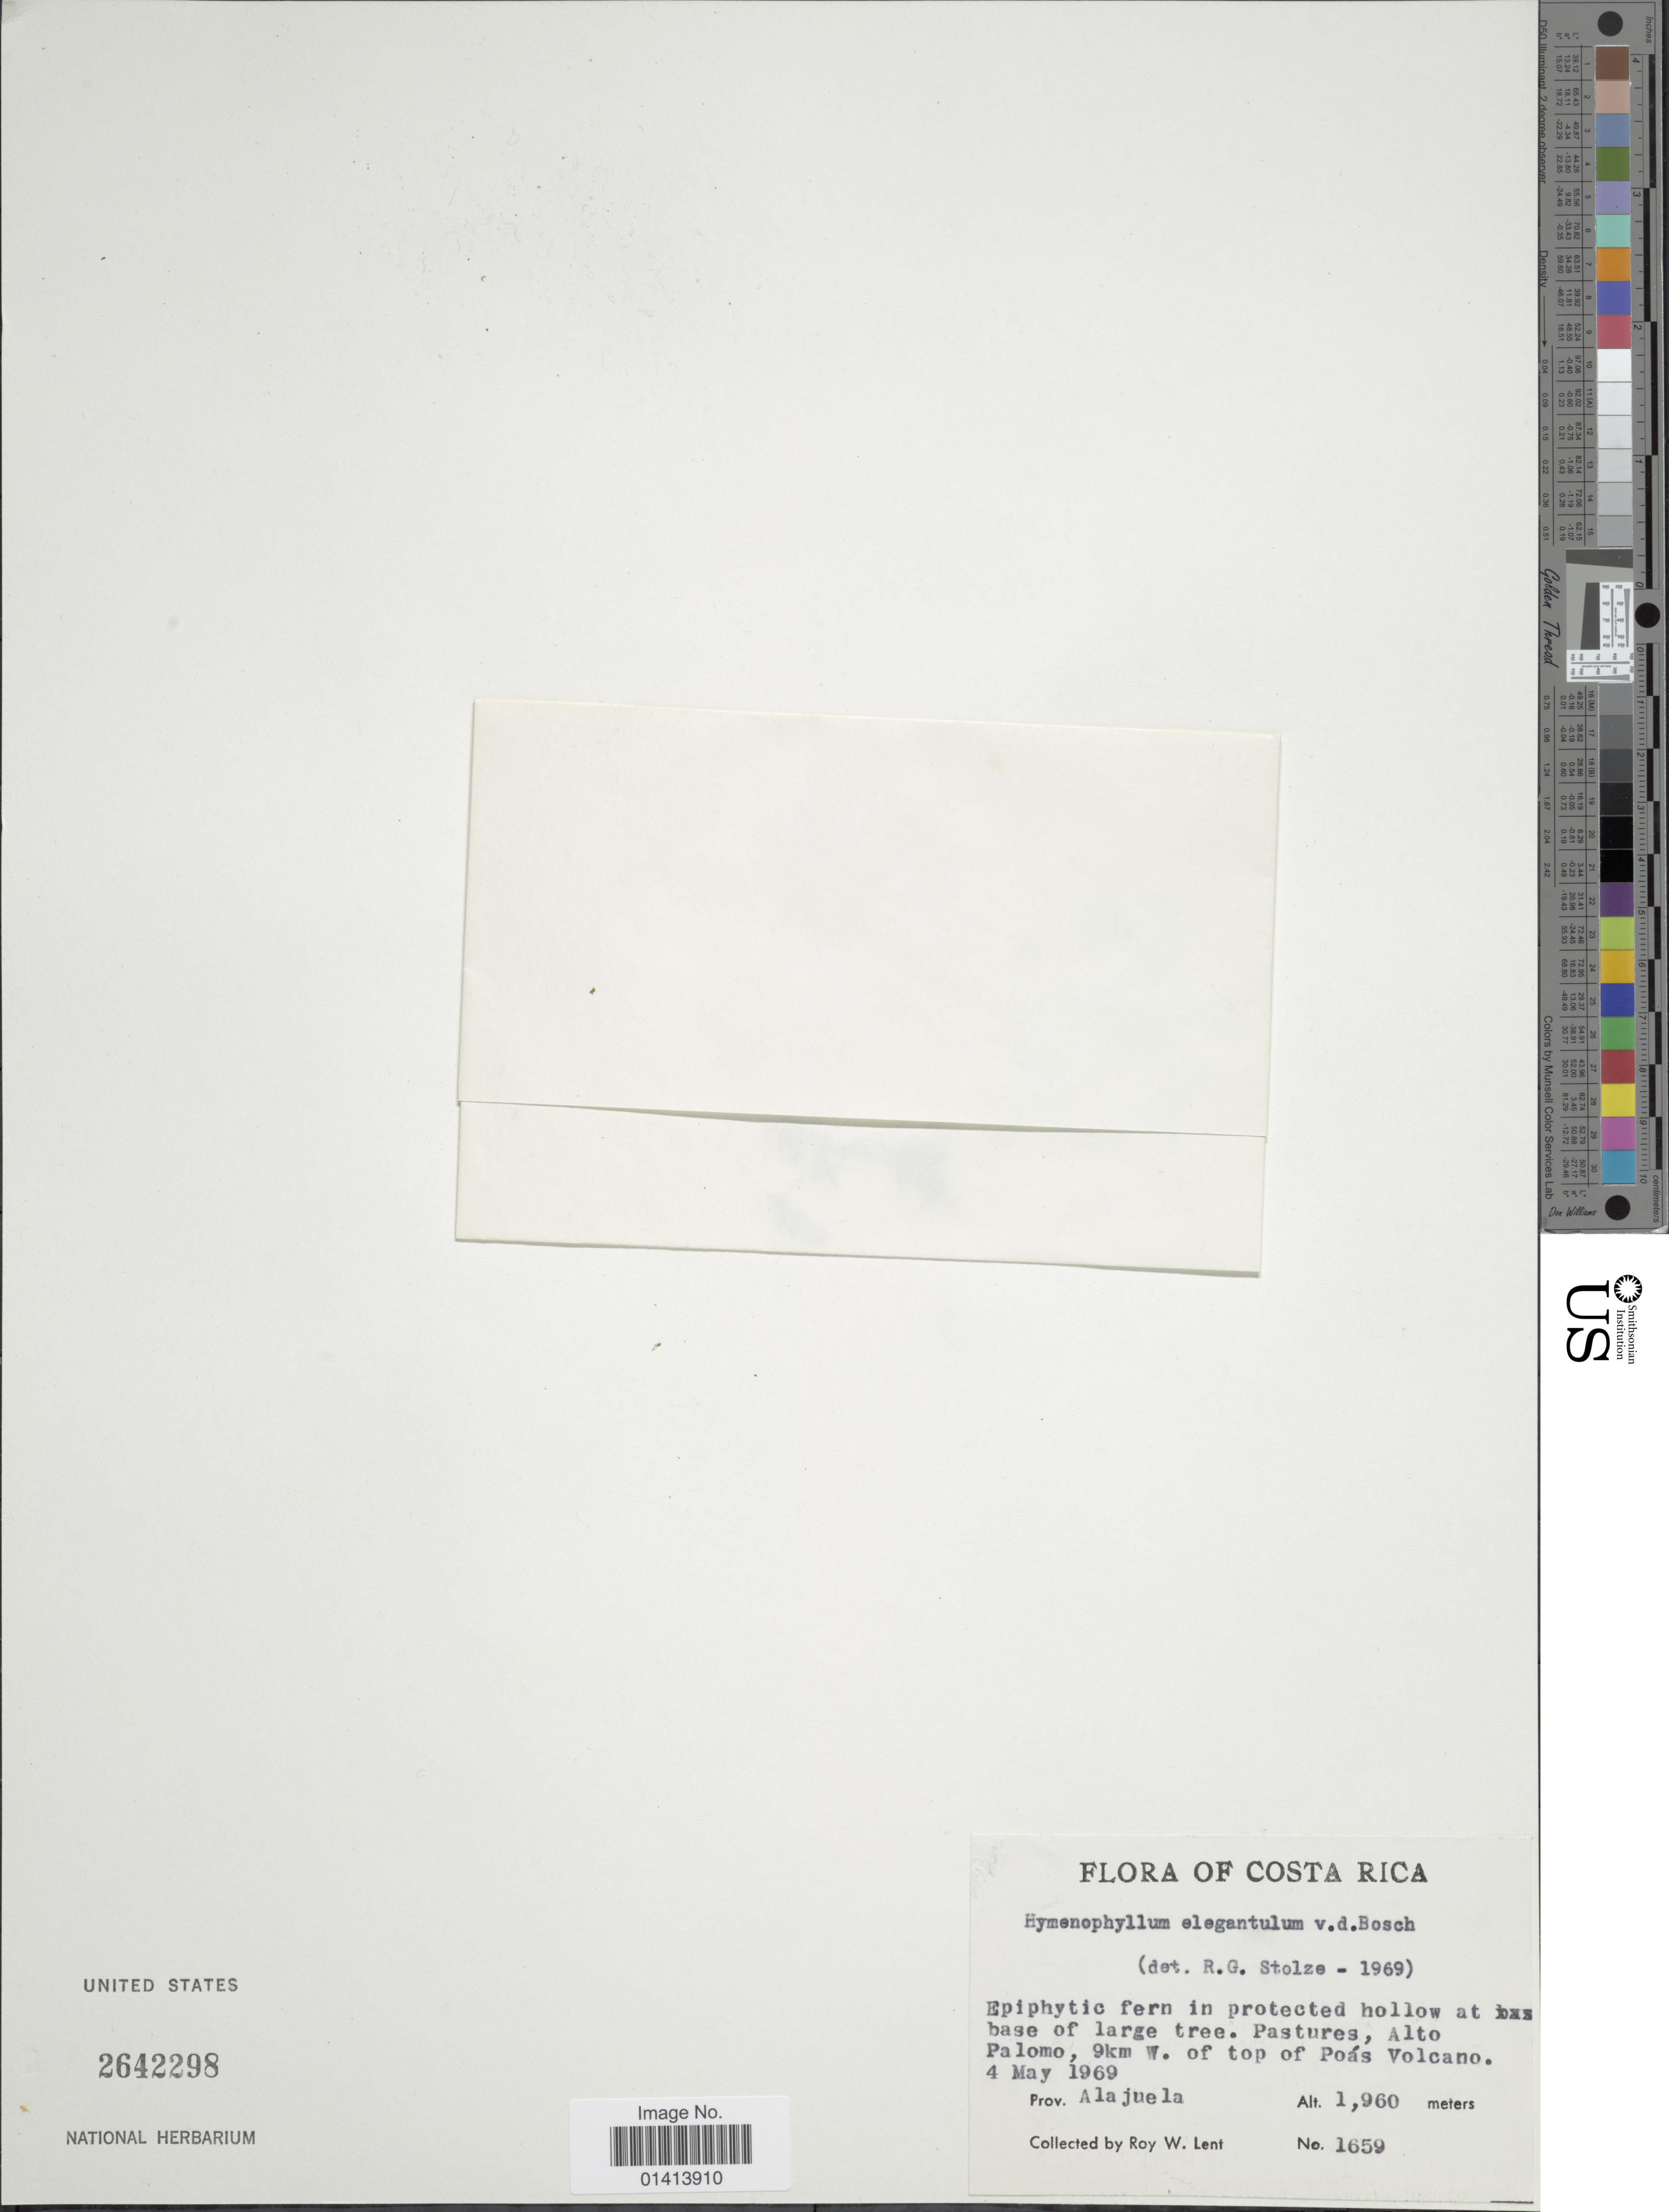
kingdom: Plantae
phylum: Tracheophyta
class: Polypodiopsida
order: Hymenophyllales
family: Hymenophyllaceae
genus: Hymenophyllum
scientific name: Hymenophyllum elegantulum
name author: Bosch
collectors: R. W. Lent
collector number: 1659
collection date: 1969-05-04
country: Costa Rica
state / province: Alajuela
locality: Alto Palomo, 9 km W of top of Poas Volcano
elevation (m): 1960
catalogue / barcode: US 2642298